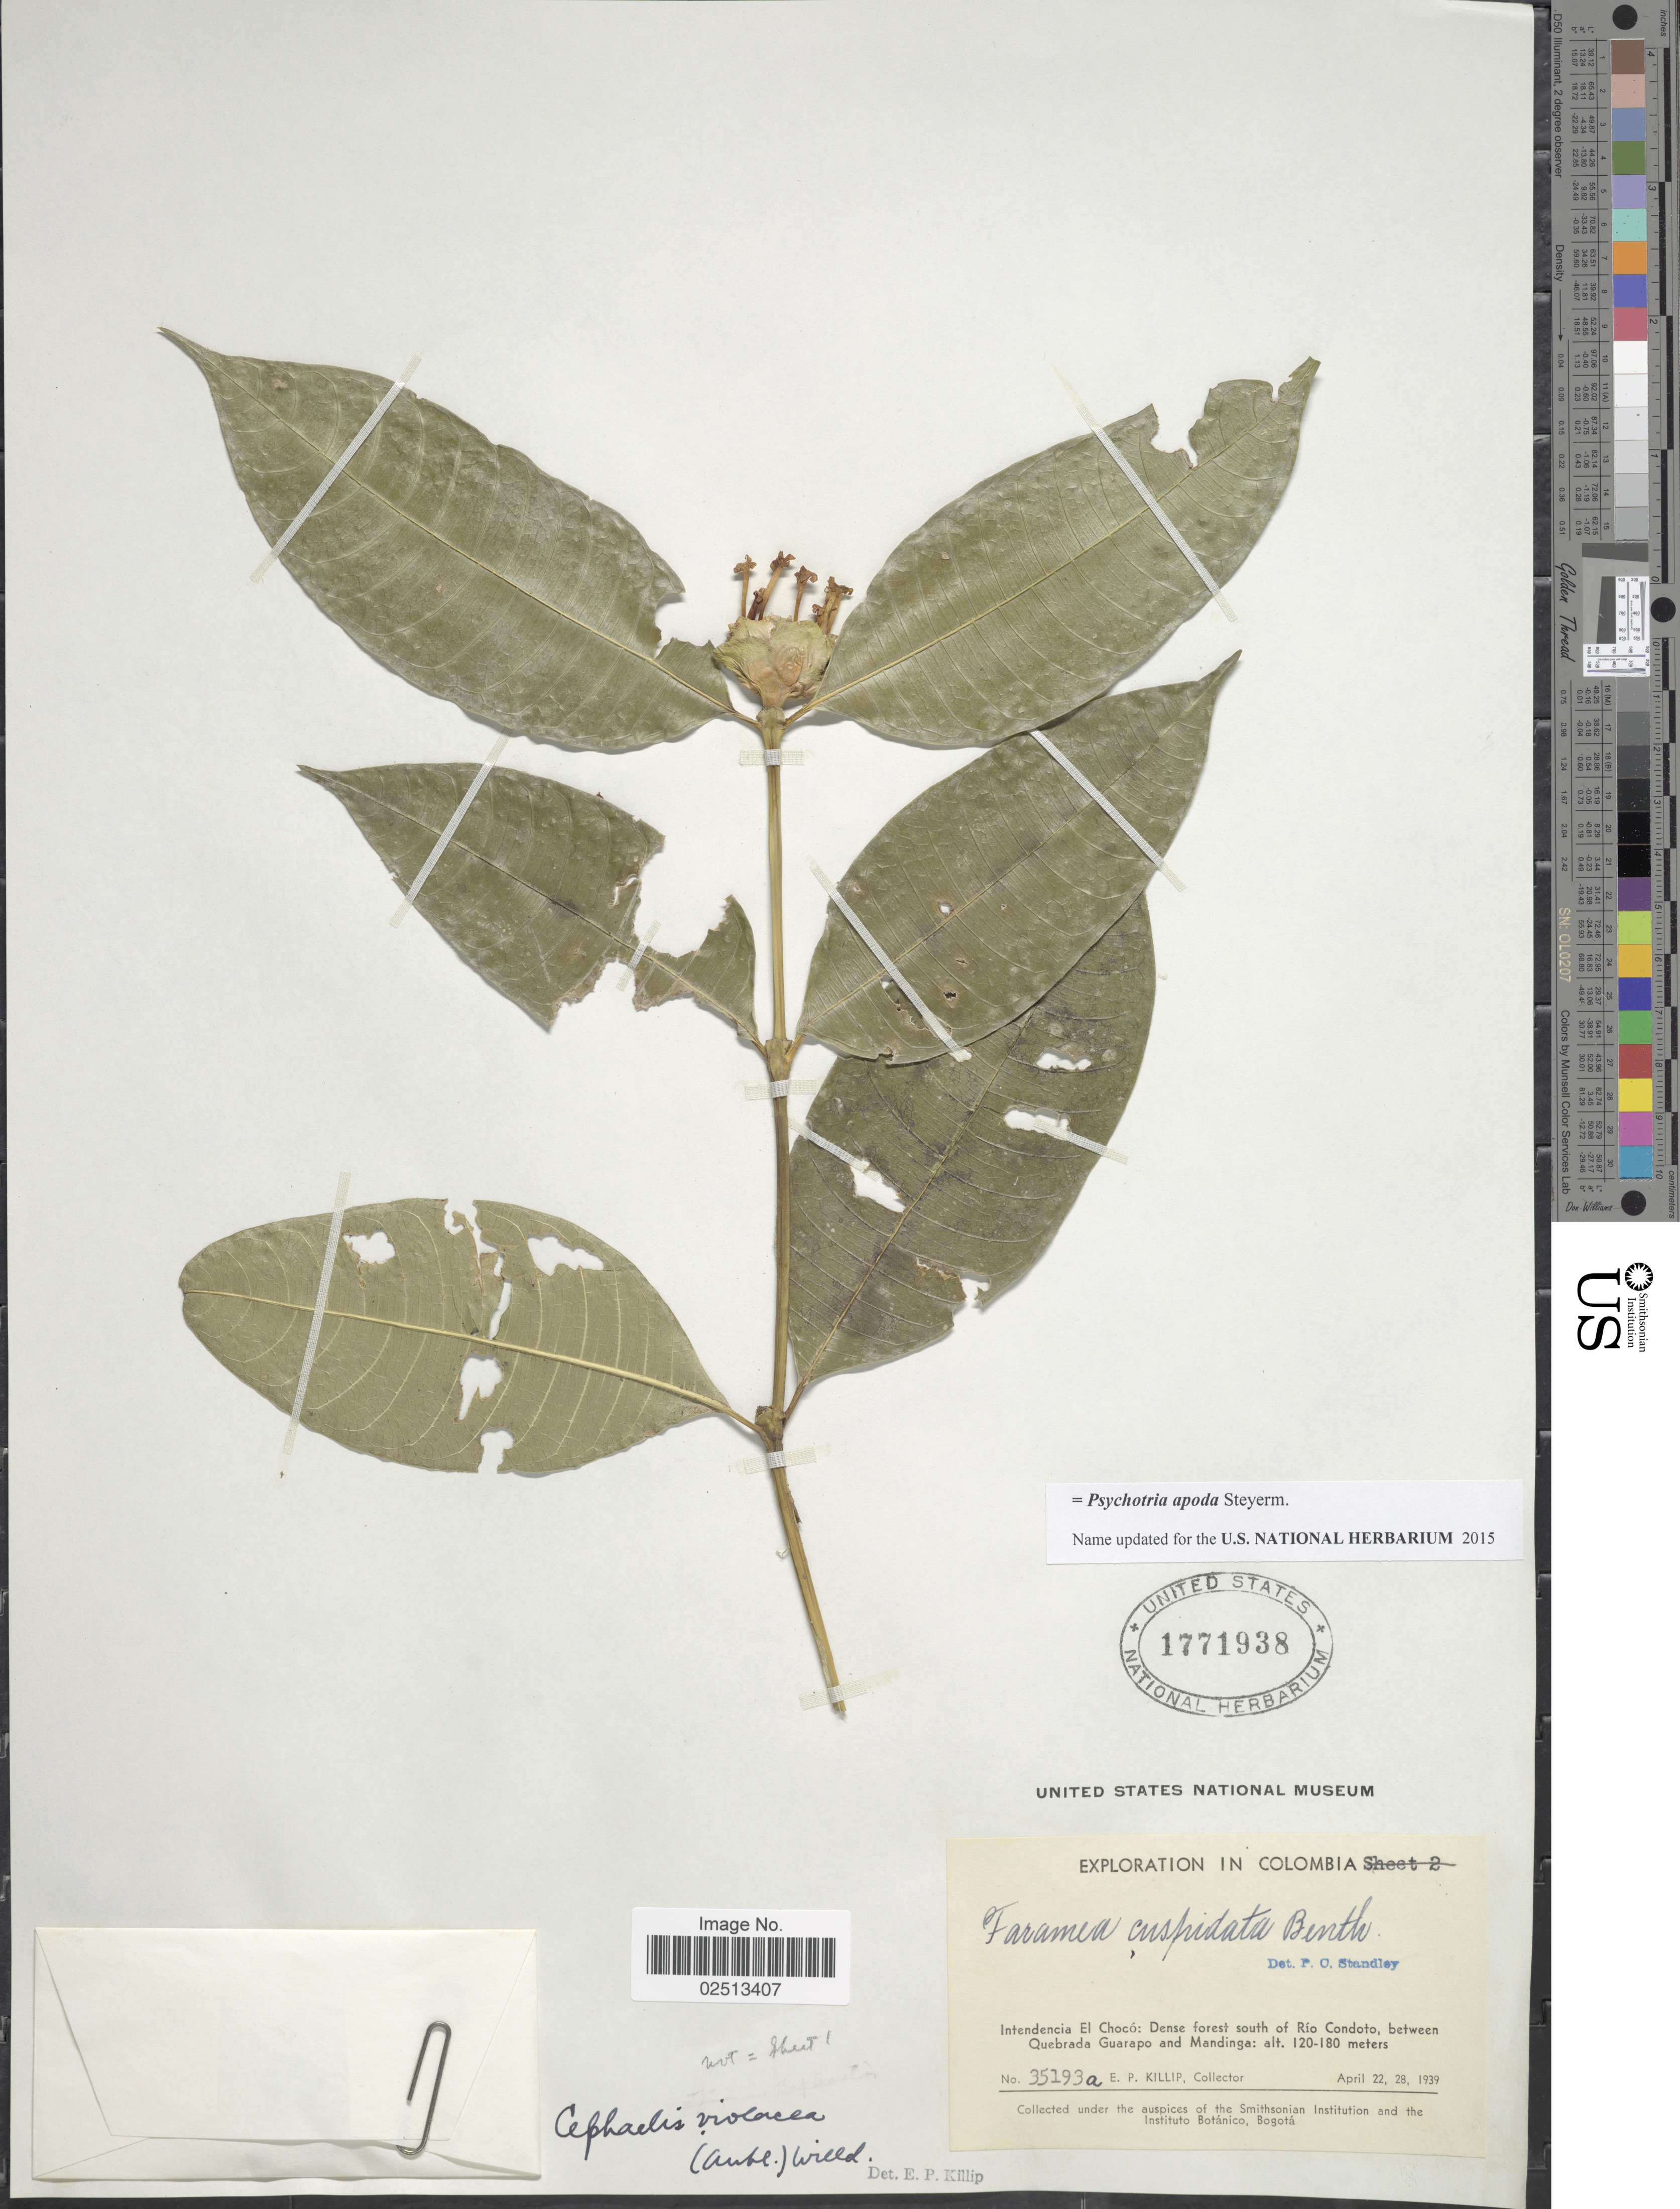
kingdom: Plantae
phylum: Tracheophyta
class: Magnoliopsida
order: Gentianales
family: Rubiaceae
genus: Psychotria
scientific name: Psychotria apoda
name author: Steyerm.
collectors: E. P. Killip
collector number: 35193a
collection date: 1939-04-22/1939-04-28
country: Colombia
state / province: Chocó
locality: Intendencia El Chocó: Dense forest south of Río Condoto, between Quebrada Guarapo and Mandinga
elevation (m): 120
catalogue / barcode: US 1771938